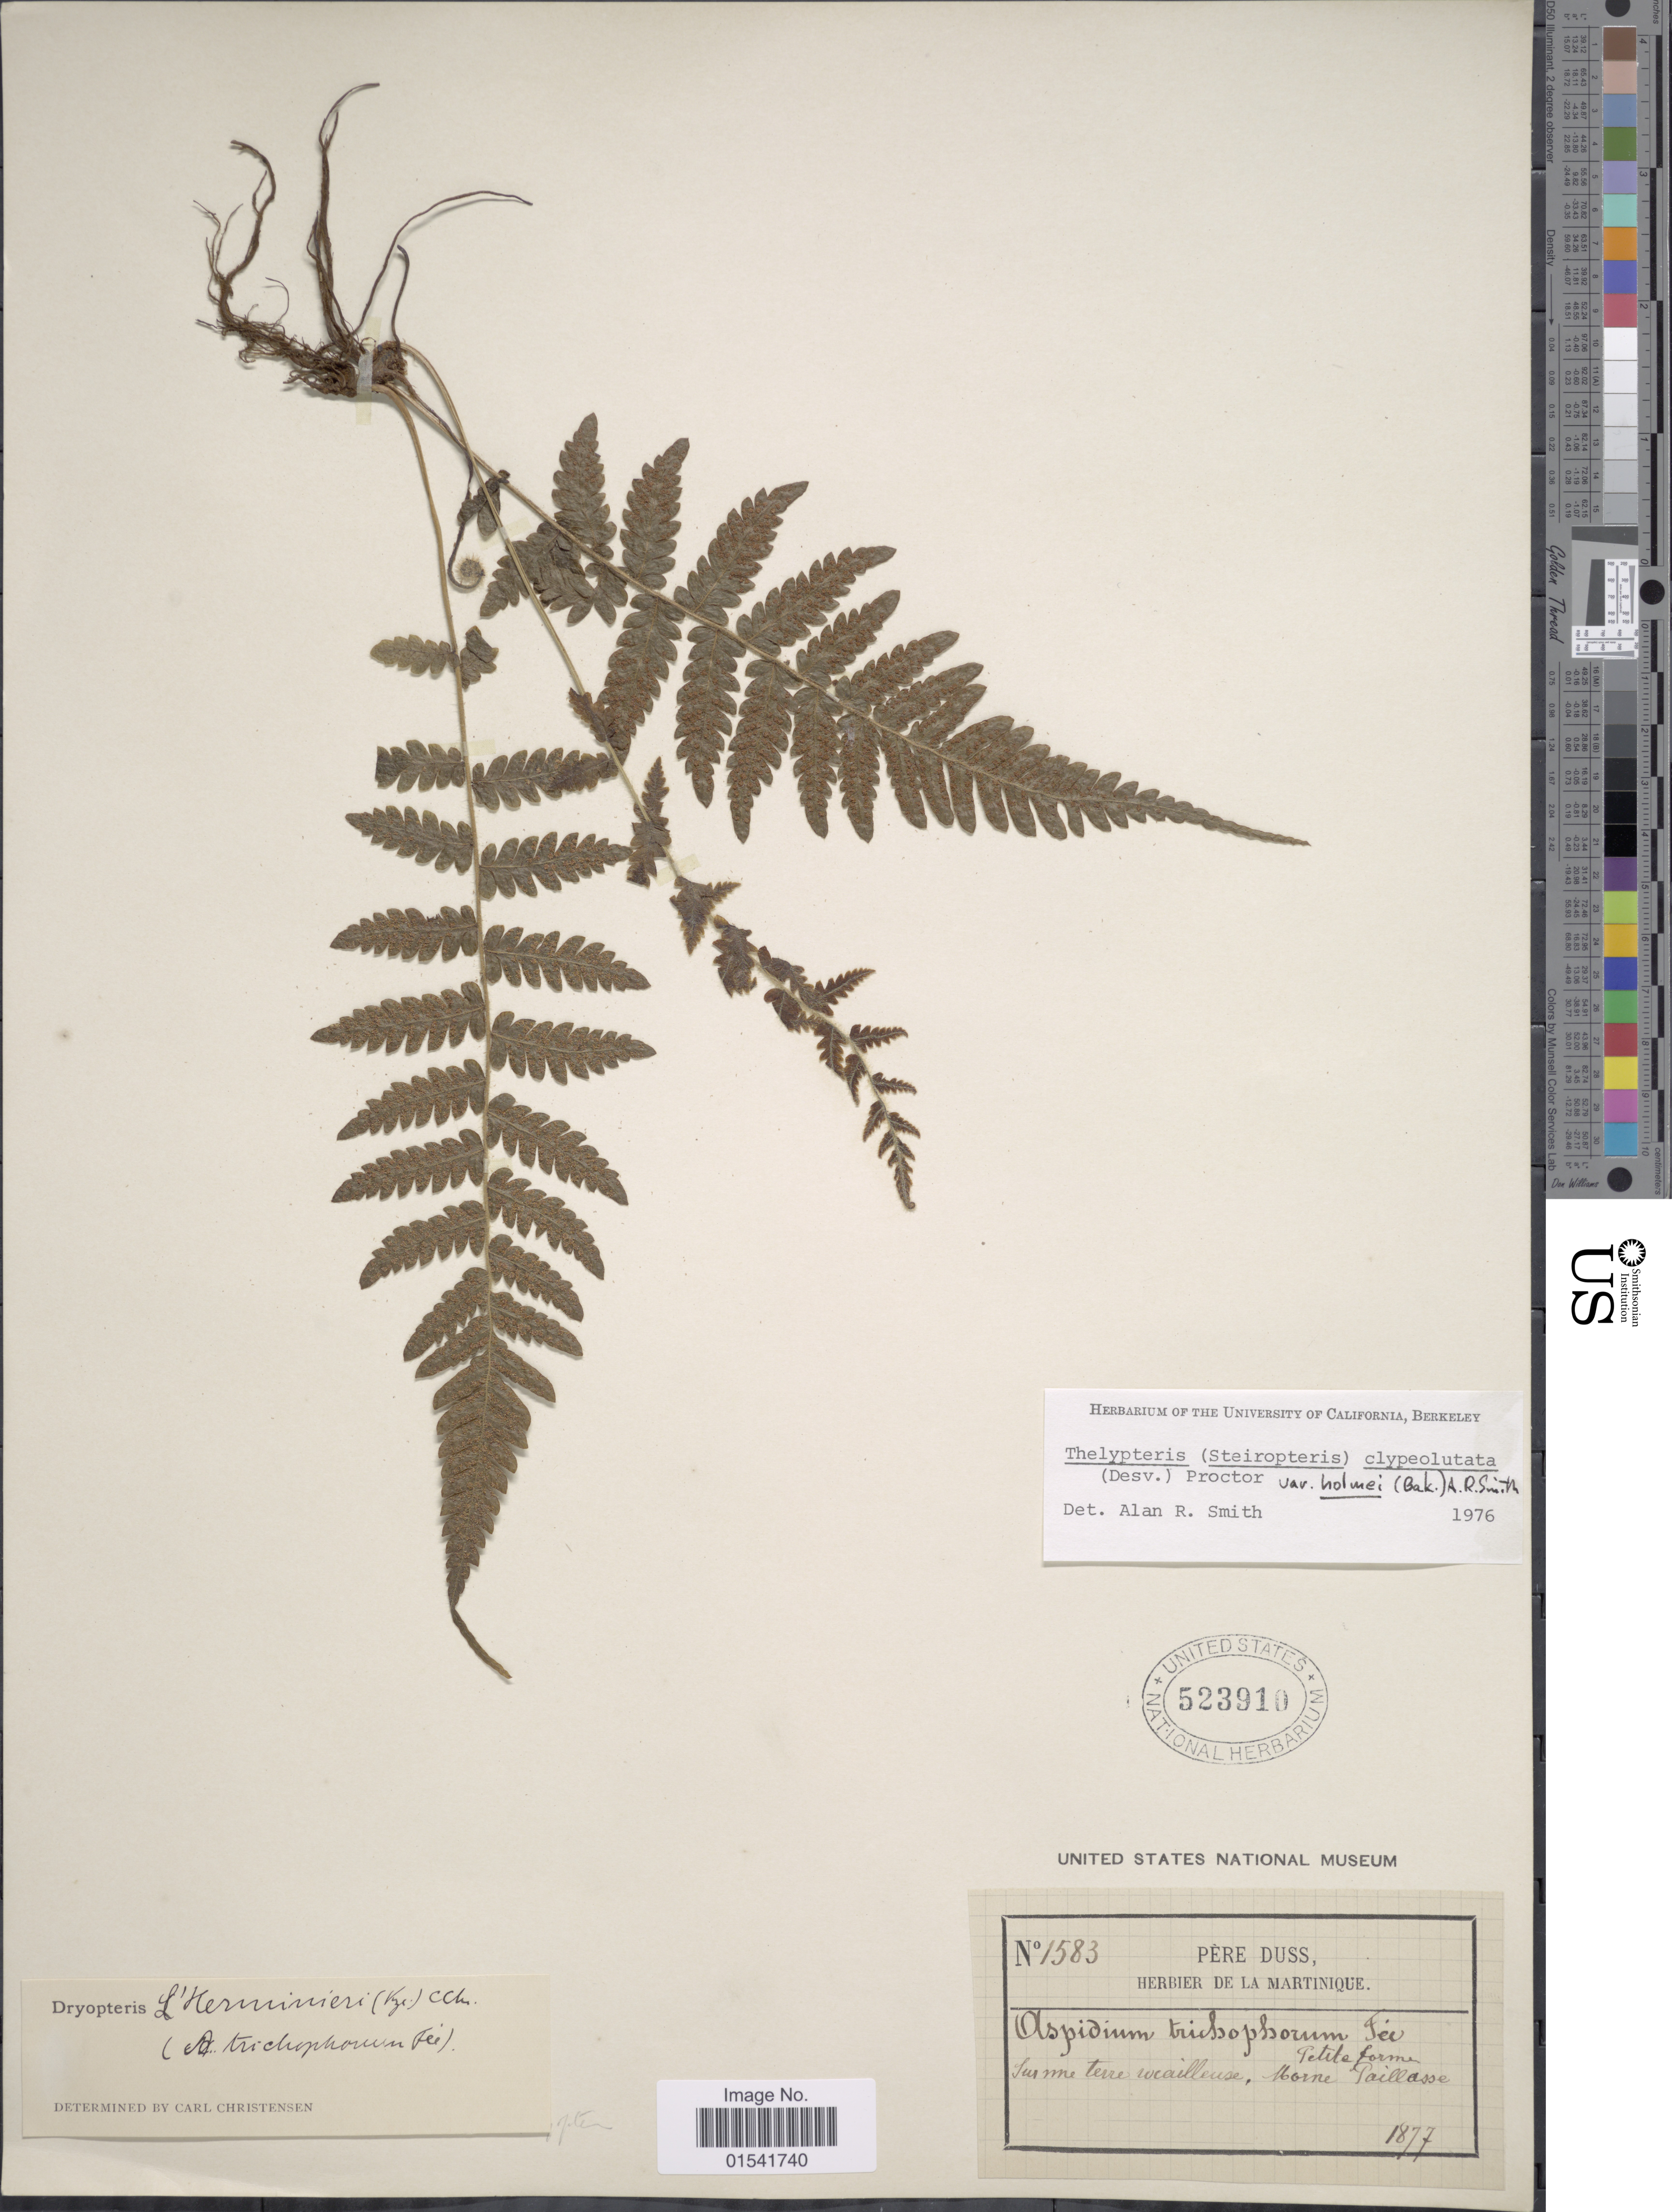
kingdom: Plantae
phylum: Tracheophyta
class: Polypodiopsida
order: Polypodiales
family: Thelypteridaceae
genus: Steiropteris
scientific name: Steiropteris clypeolutata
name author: (Desv.) Pic. Serm.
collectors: Père Duss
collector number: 1583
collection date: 1877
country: Martinique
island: Martinique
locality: Sur une terre wrailleuse, Morne Paillasse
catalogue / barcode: US 523910